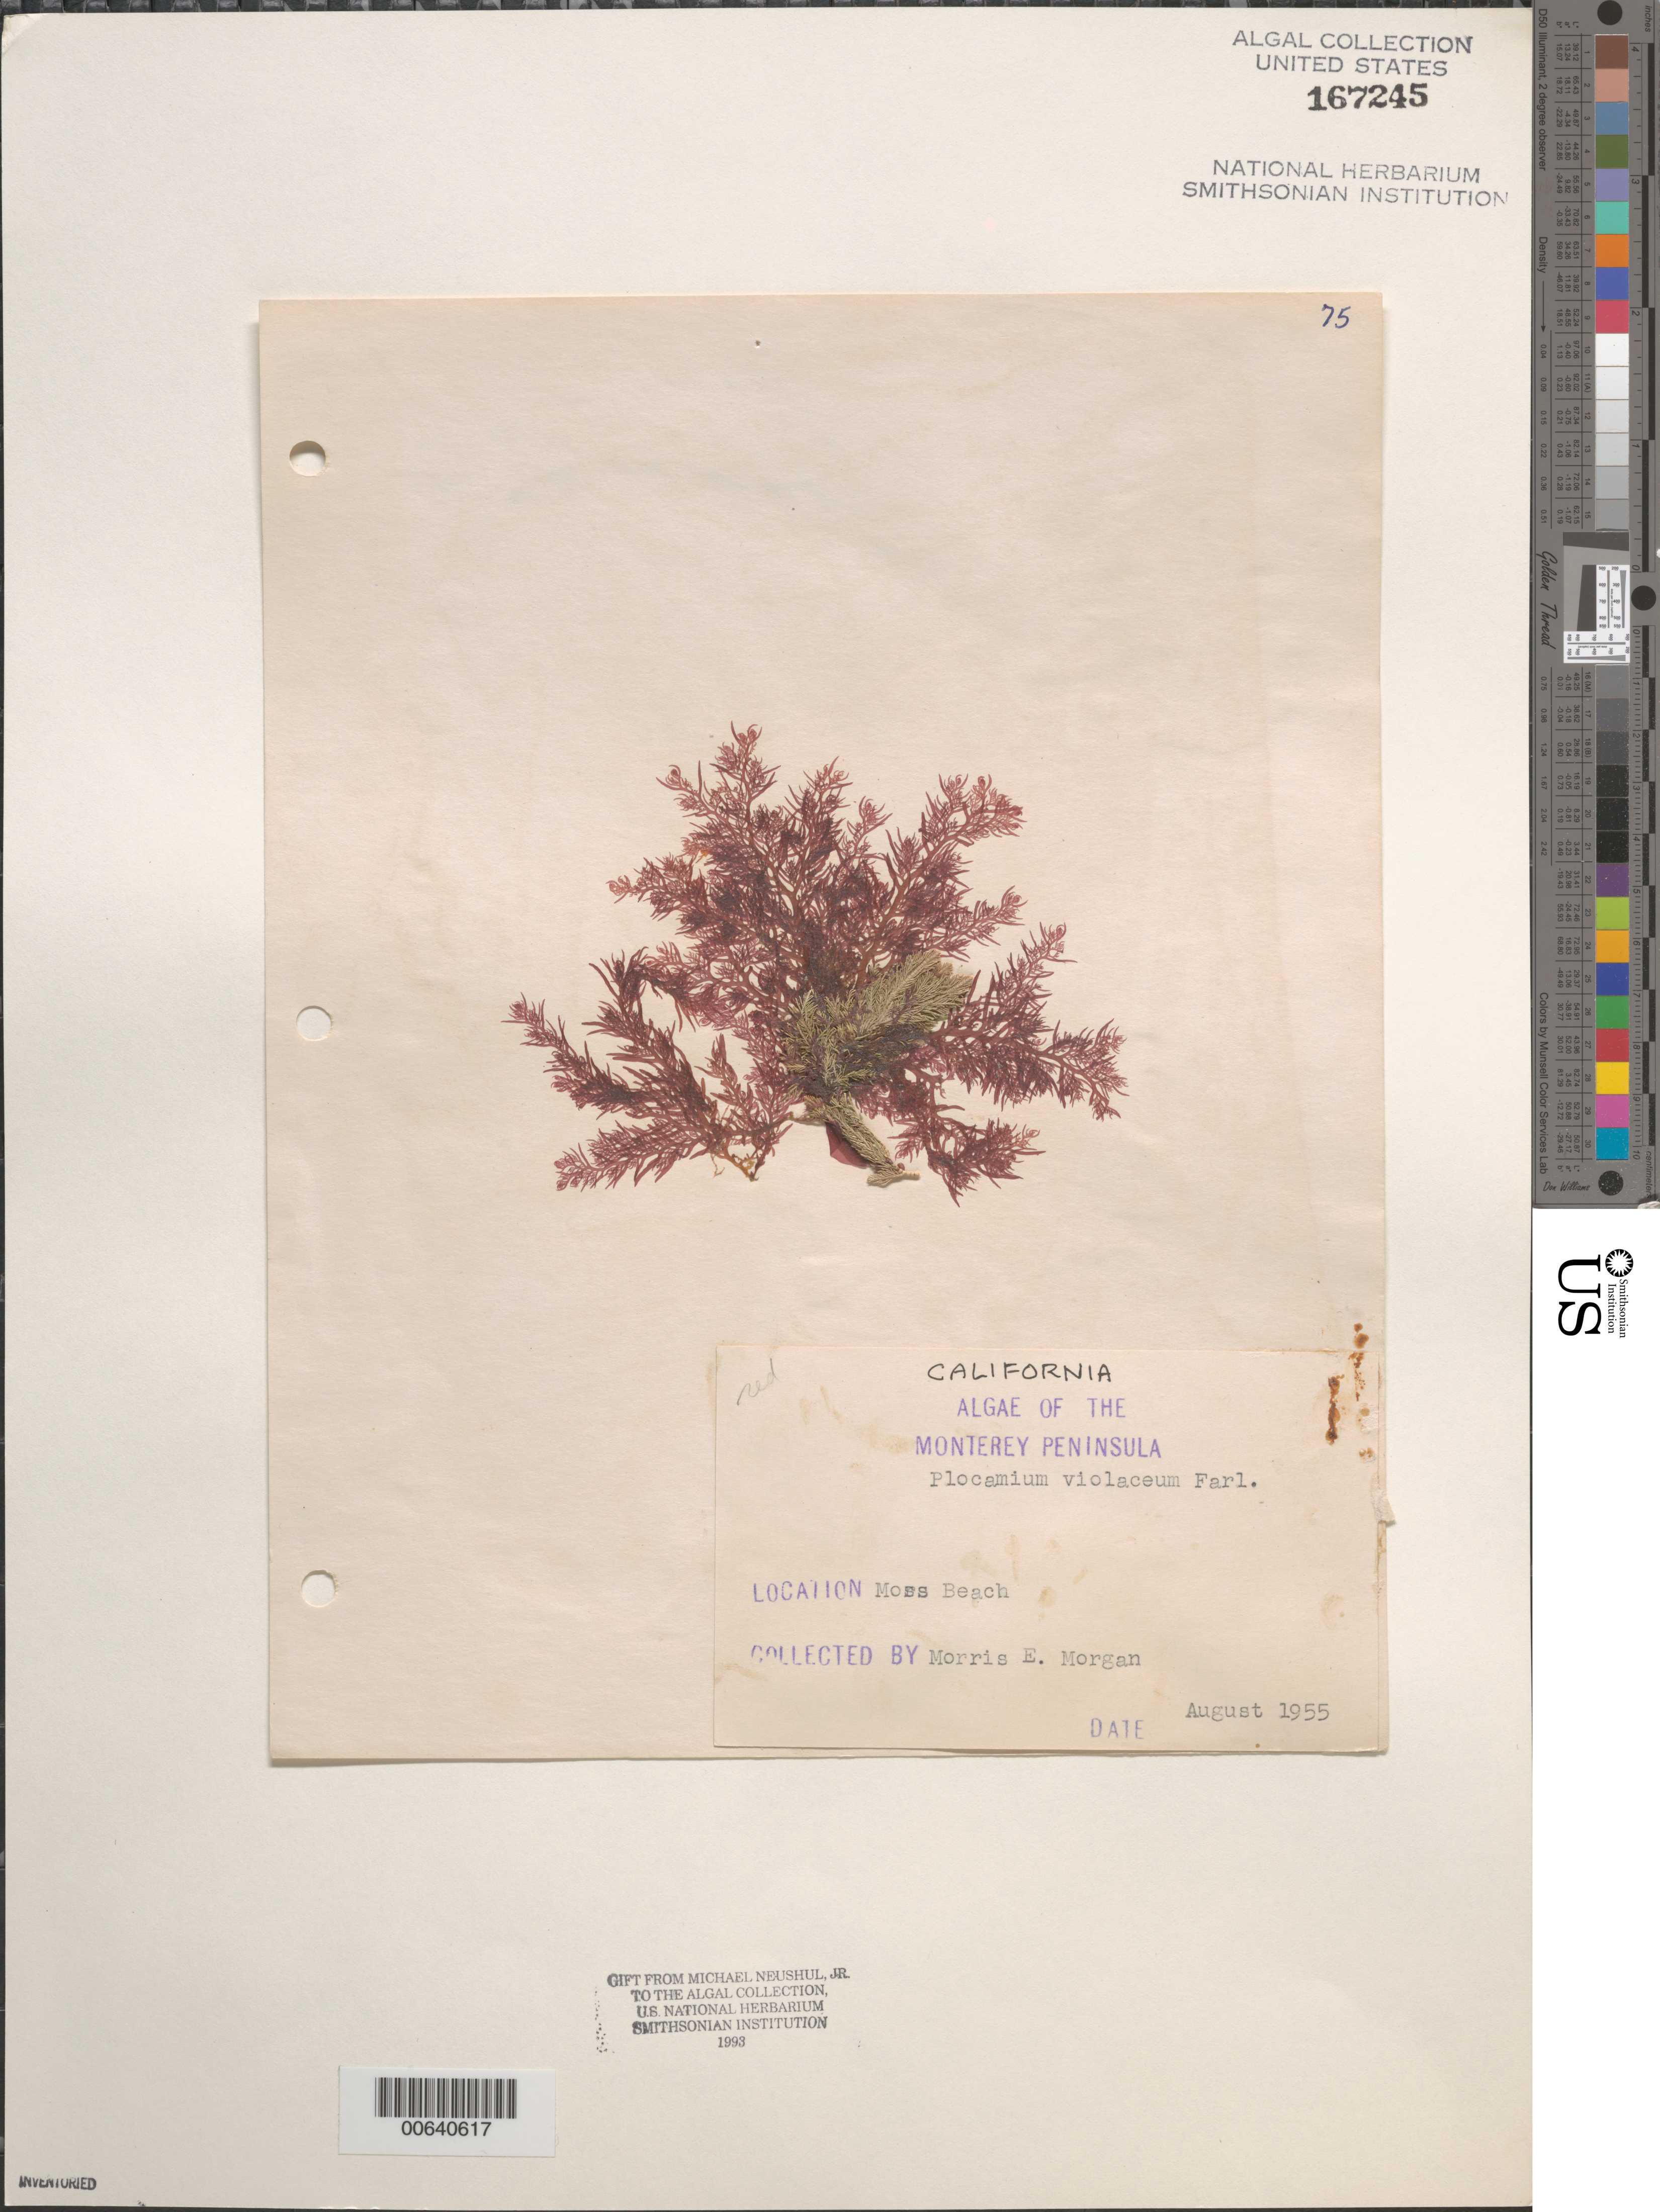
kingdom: Plantae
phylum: Rhodophyta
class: Florideophyceae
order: Plocamiales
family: Plocamiaceae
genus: Plocamium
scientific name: Plocamium violaceum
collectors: M. Morgan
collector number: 75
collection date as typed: Aug 1955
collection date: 1955-08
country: United States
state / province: California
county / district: Monterey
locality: Moss Beach, Monterey Peninsula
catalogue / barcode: US 167245